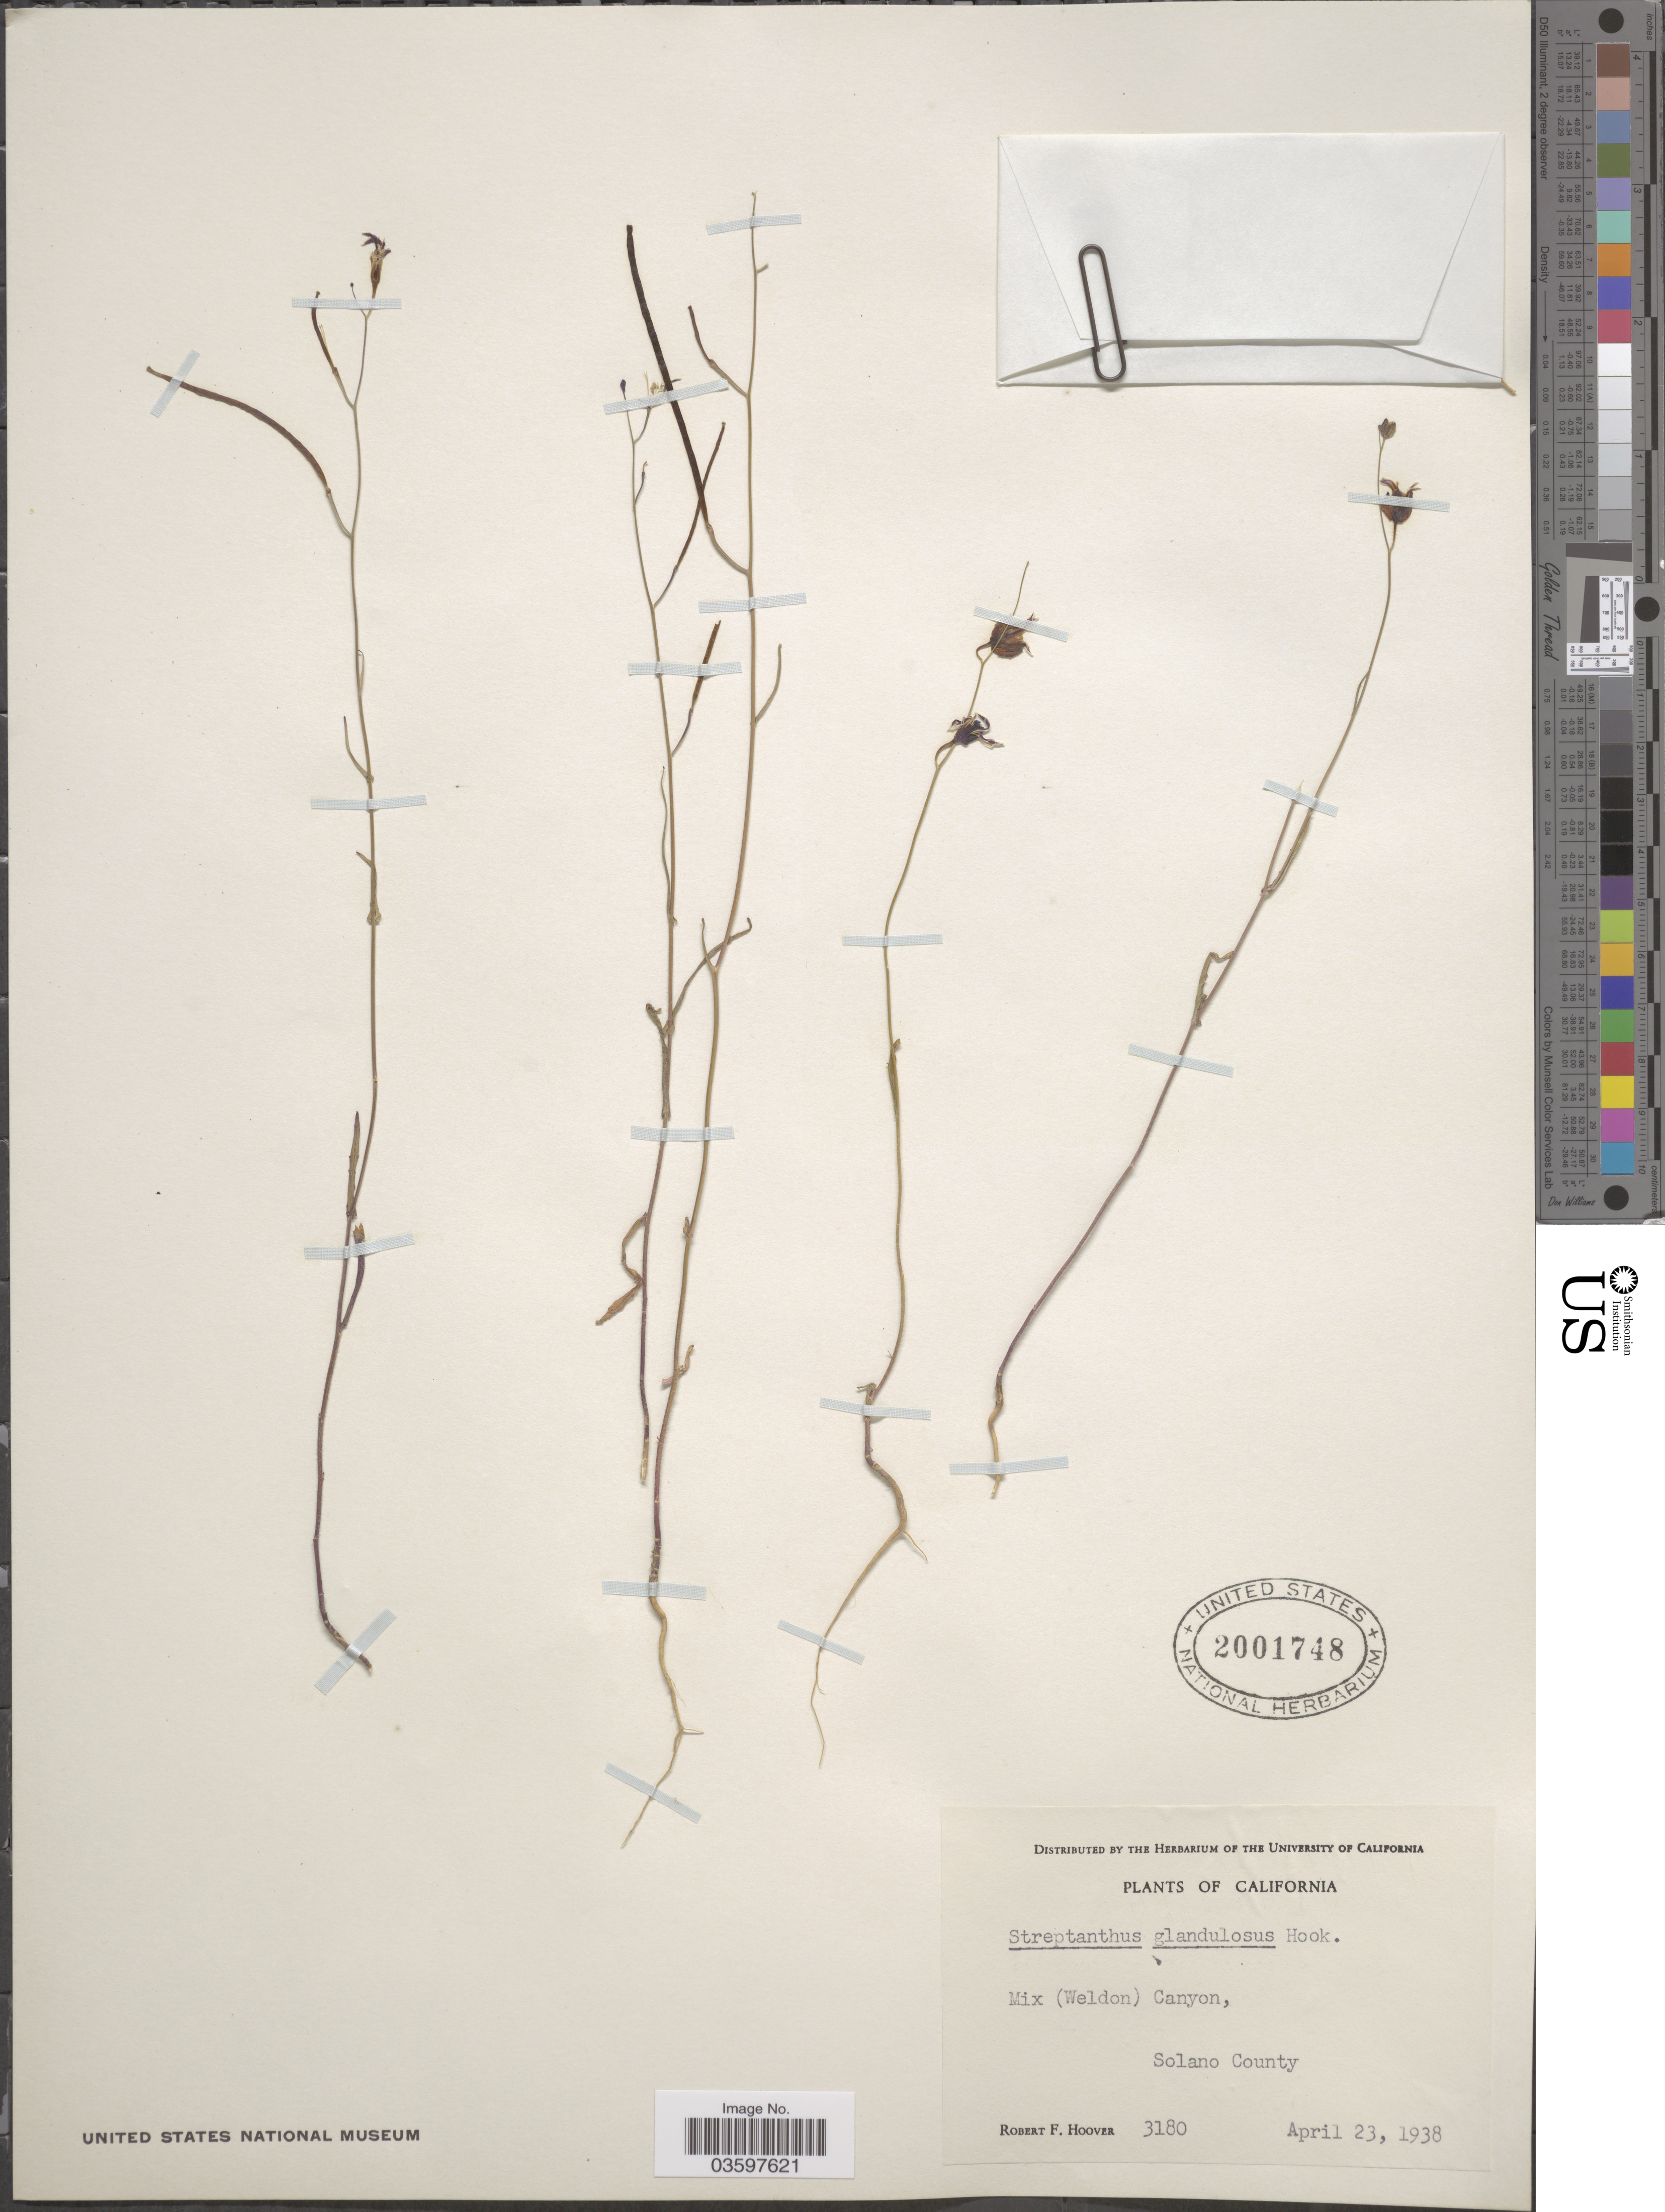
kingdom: Plantae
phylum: Tracheophyta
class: Magnoliopsida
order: Brassicales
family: Brassicaceae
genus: Streptanthus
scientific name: Streptanthus glandulosus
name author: Hook.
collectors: R. F. Hoover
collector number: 3180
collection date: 1938-04-23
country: United States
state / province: California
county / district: Solano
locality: Mix (Weldon) Canyon, Solano County.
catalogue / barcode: US 2001748